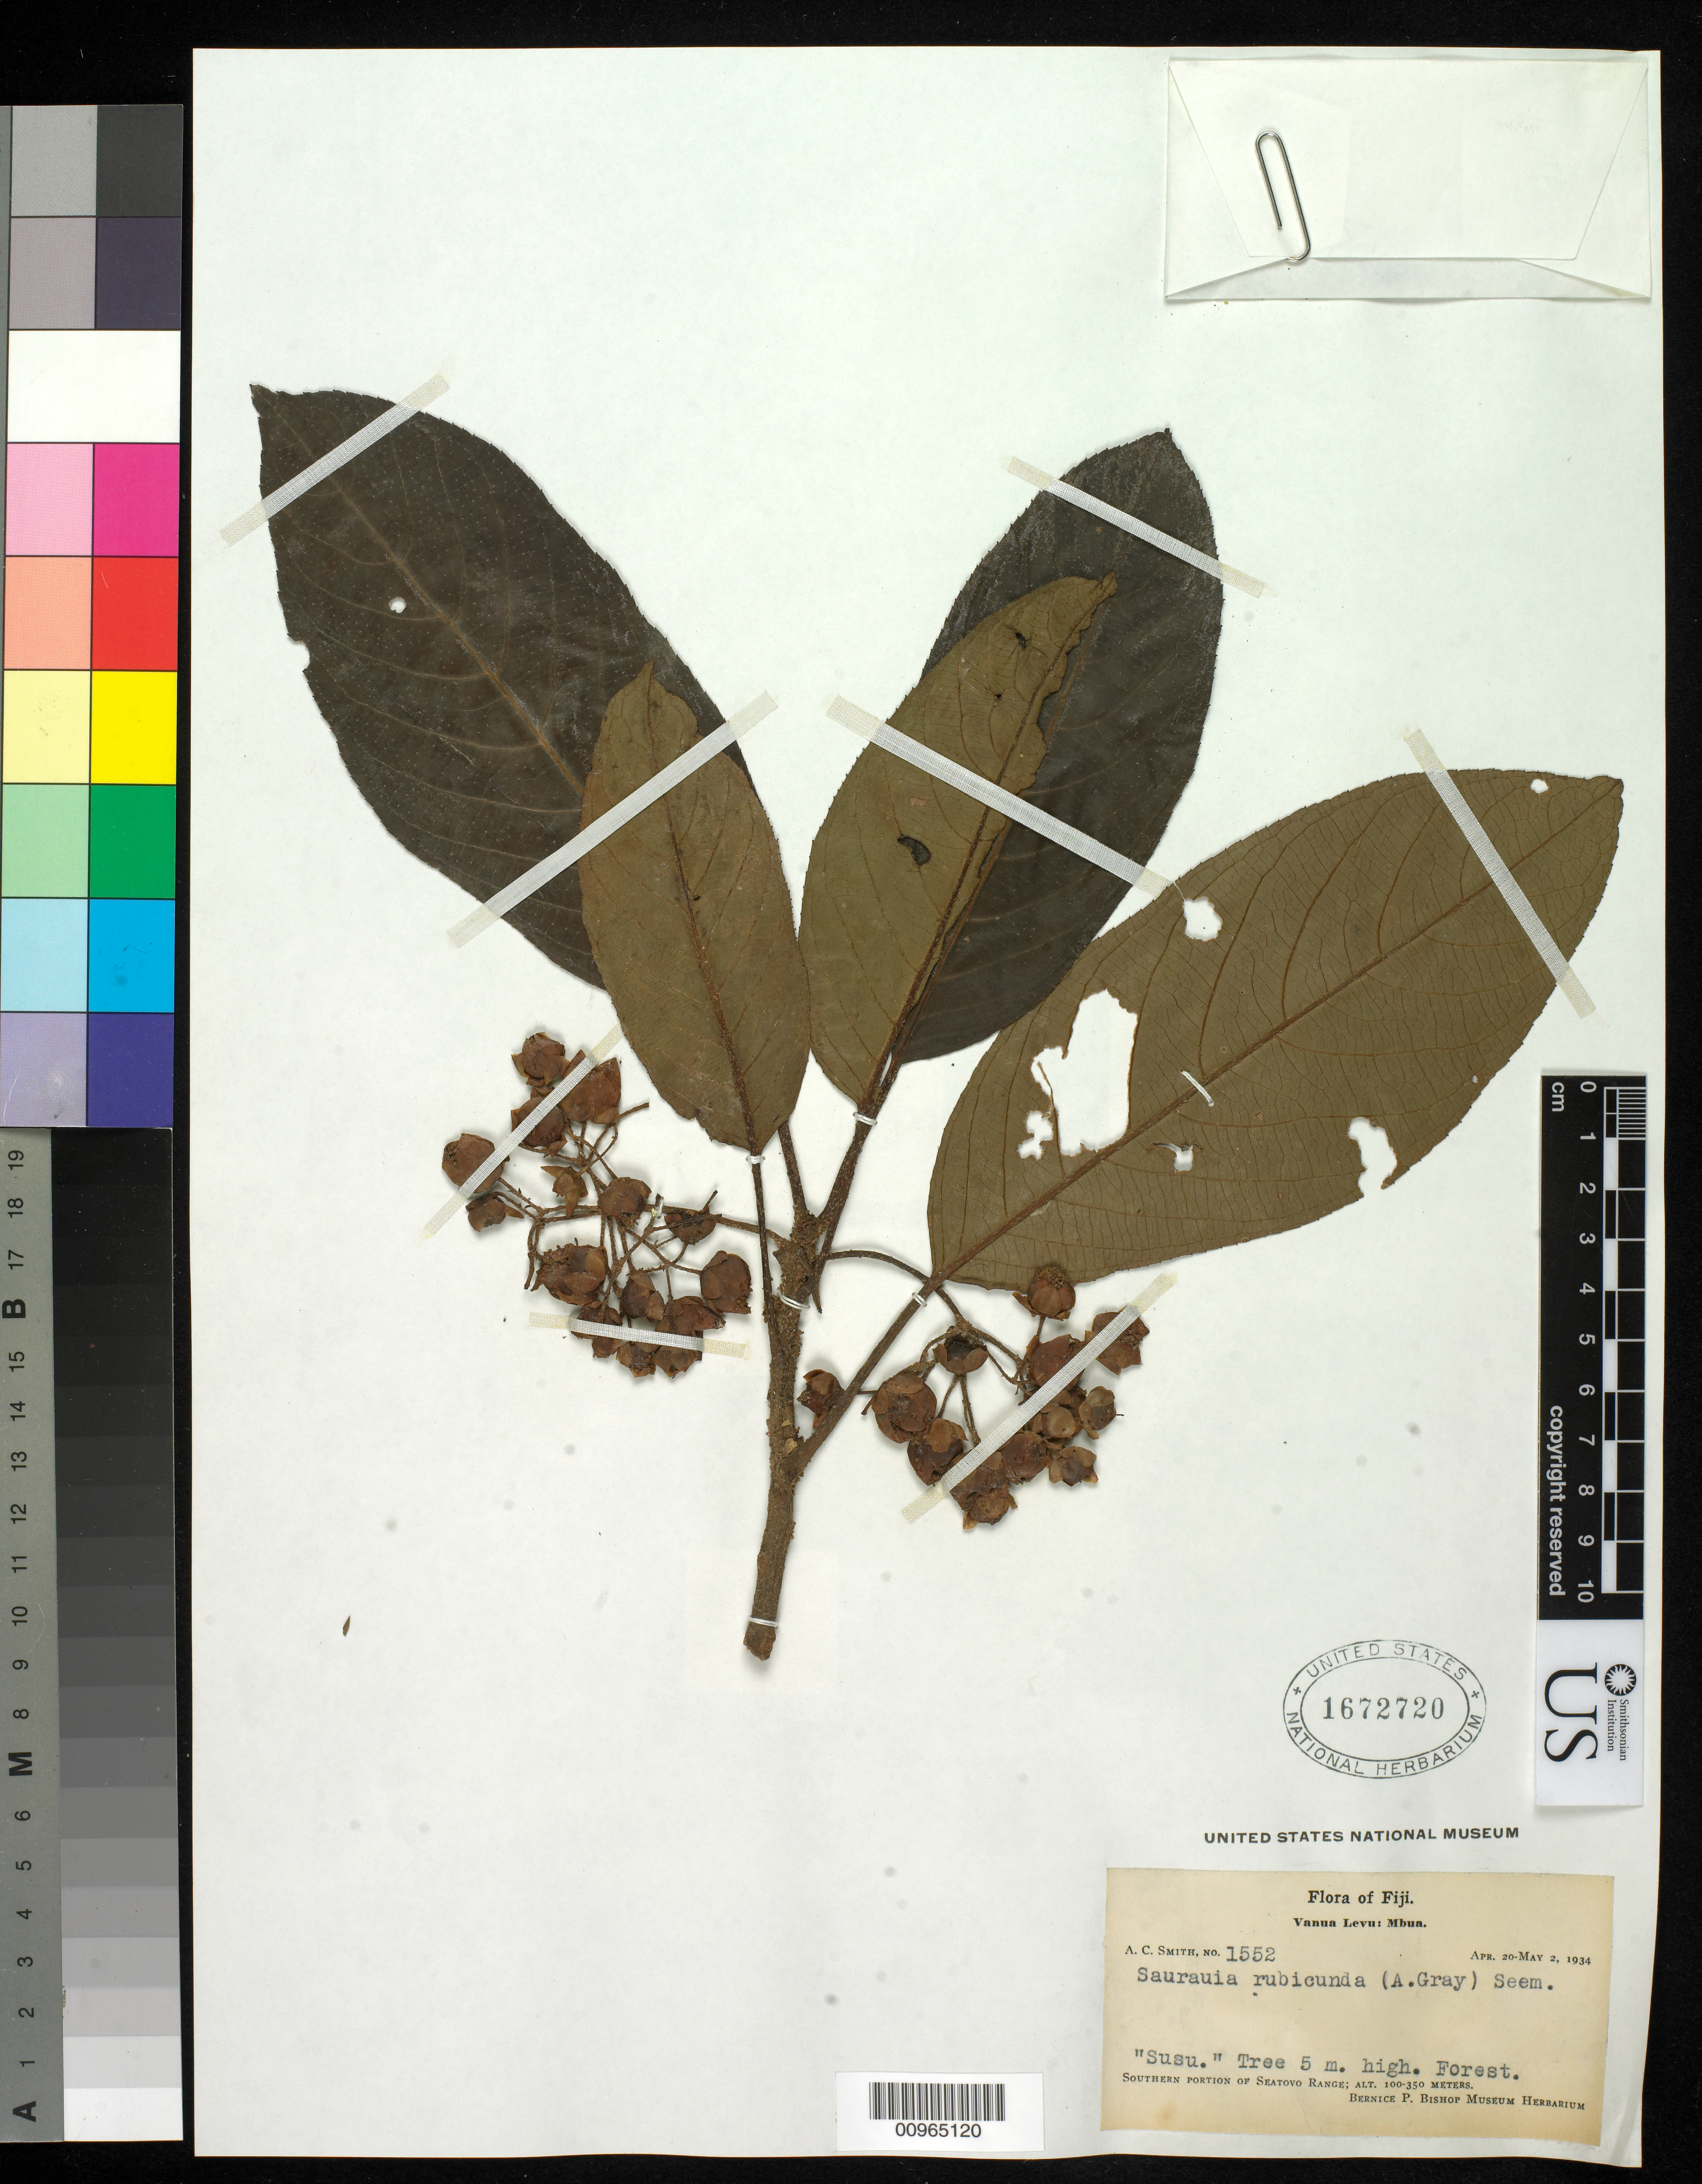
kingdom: Plantae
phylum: Tracheophyta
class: Magnoliopsida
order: Ericales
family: Actinidiaceae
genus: Saurauia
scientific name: Saurauia rubicunda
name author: Seem.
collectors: C. A. Smith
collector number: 1552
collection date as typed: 20 Apr 1934 to 02 May 1934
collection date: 1934-04-20/1934-05-02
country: Fiji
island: Vanua Levu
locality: Southern portion of Seatovo Range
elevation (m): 100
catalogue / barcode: US 1672720